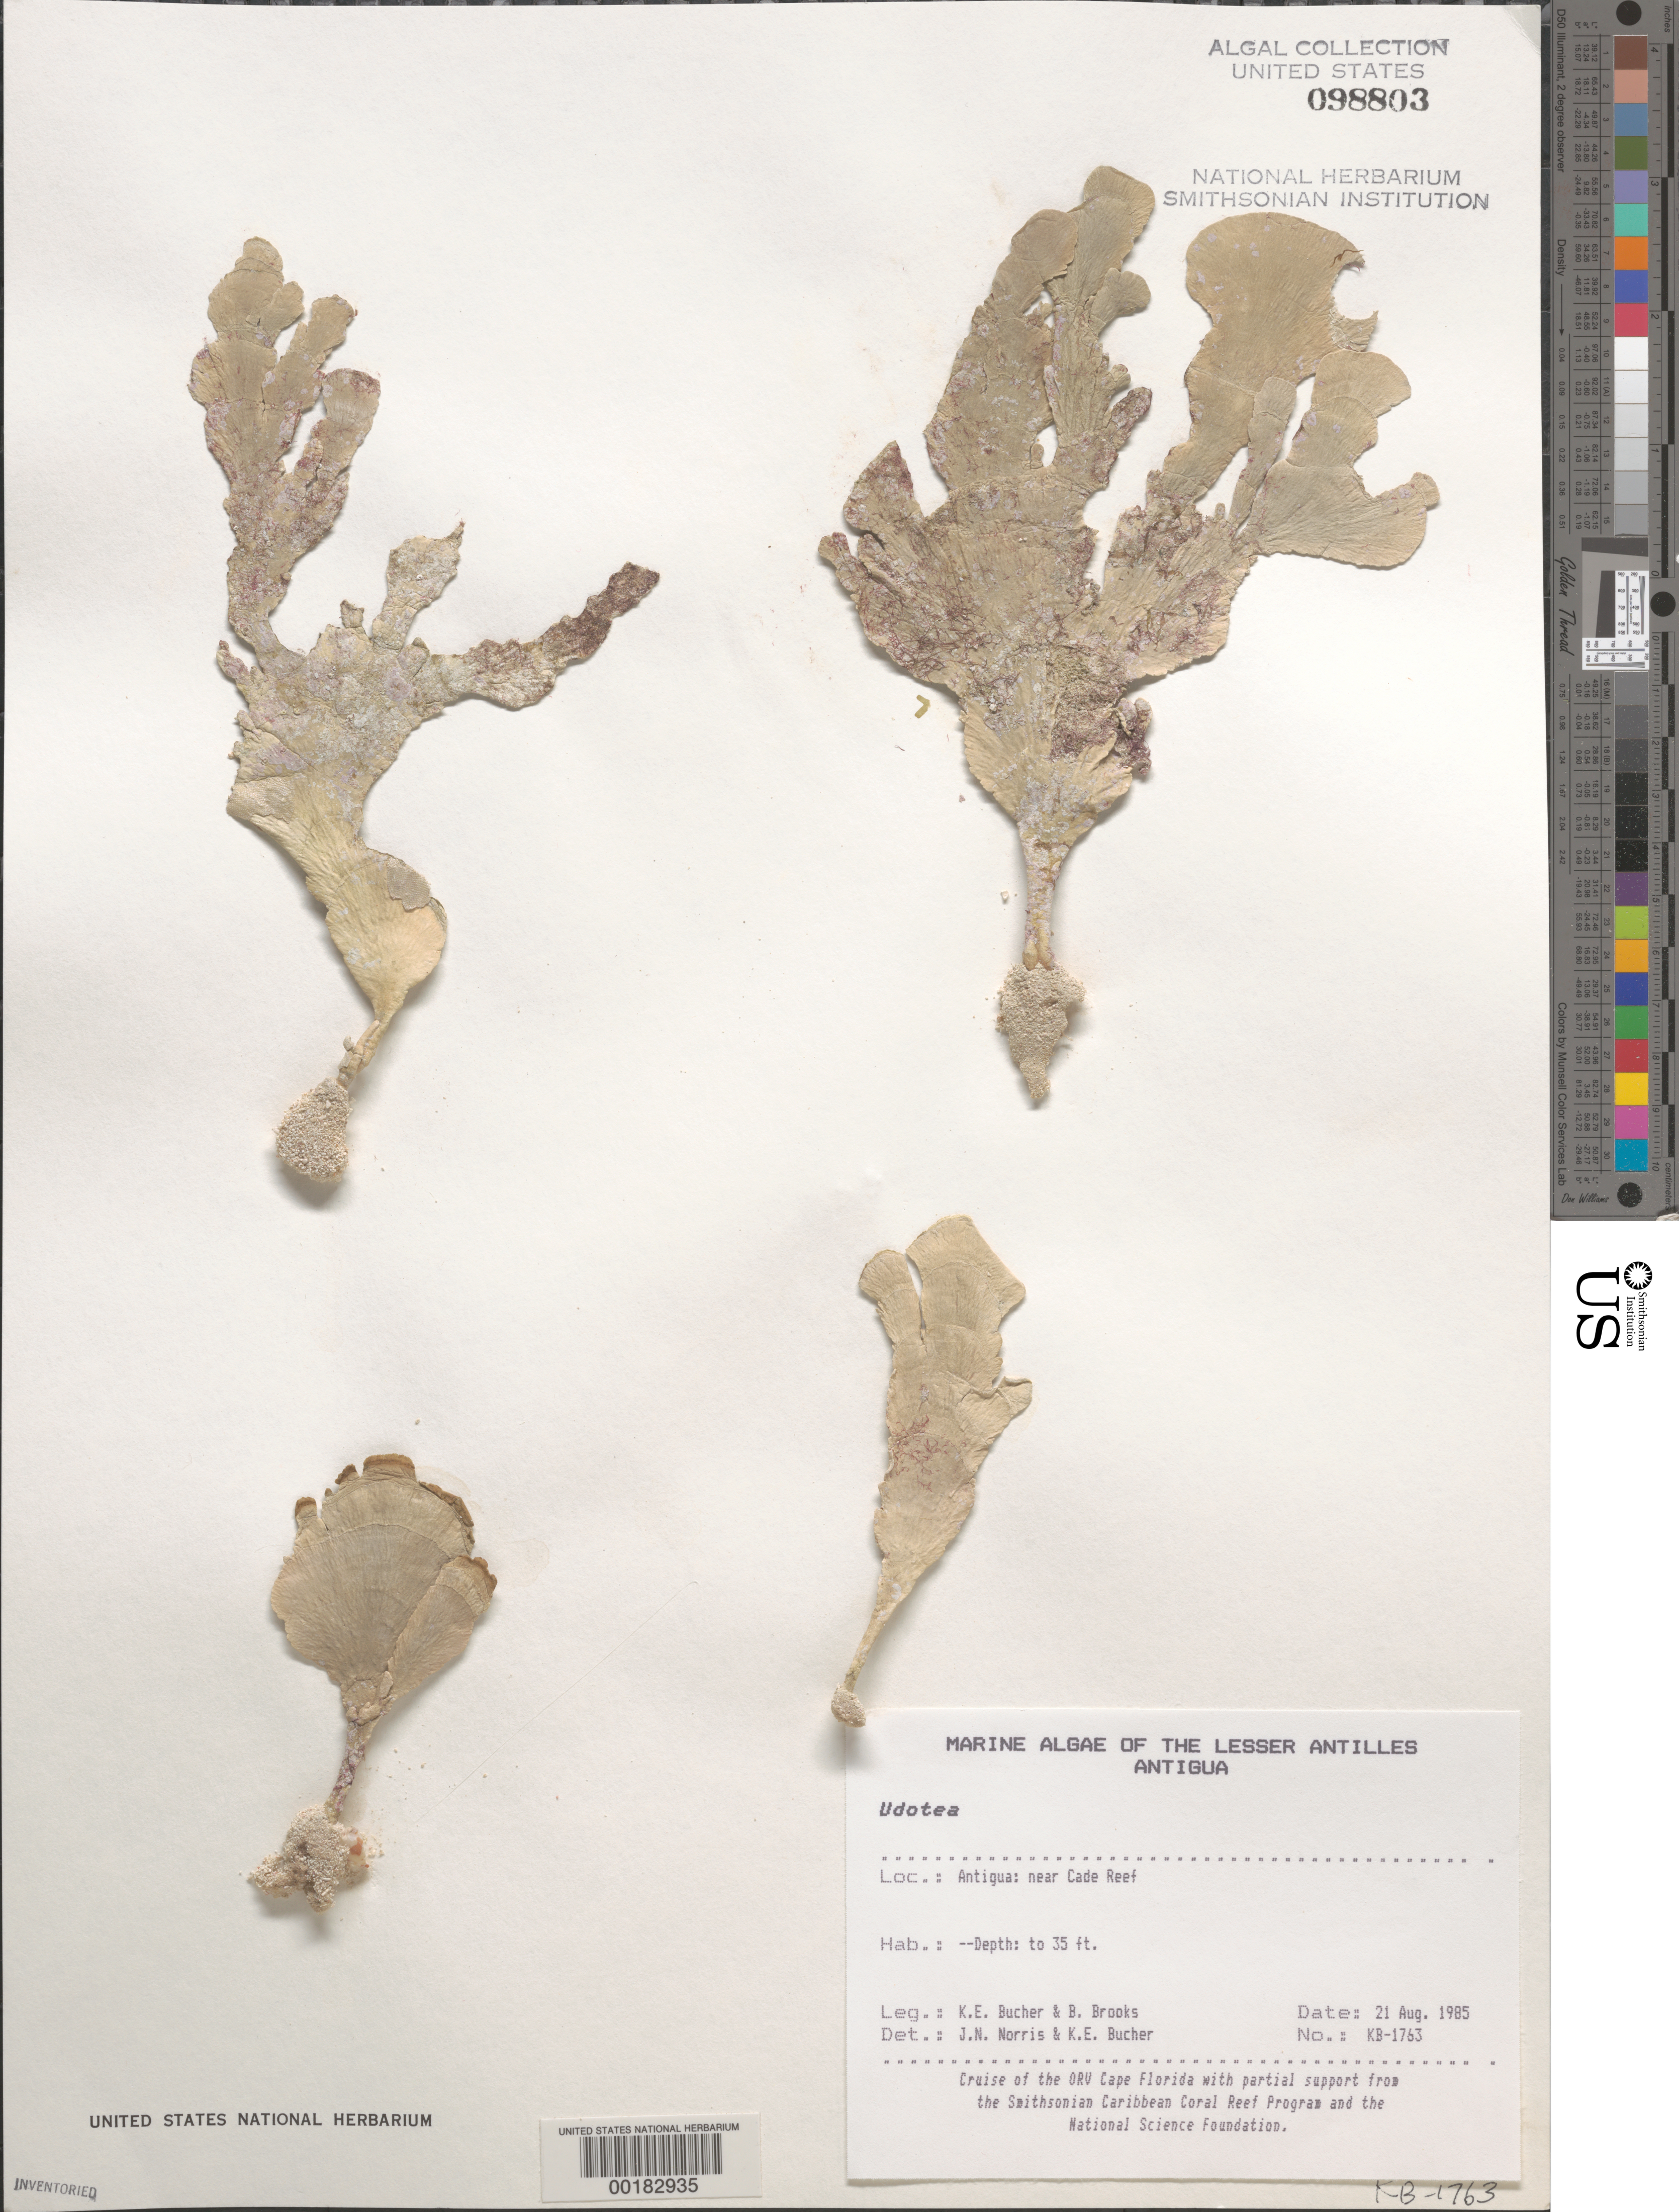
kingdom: Plantae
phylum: Chlorophyta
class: Ulvophyceae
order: Bryopsidales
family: Udoteaceae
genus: Udotea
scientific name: Udotea sp.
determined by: Norris, J. N.; Bucher, K. E.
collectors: K. E. Bucher, B. Brooks & W. Fenical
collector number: Kb-1763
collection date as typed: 21 Aug 1985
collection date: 1985-08-21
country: Antigua and Barbuda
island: Antigua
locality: Near Cade Reef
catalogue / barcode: US 98803